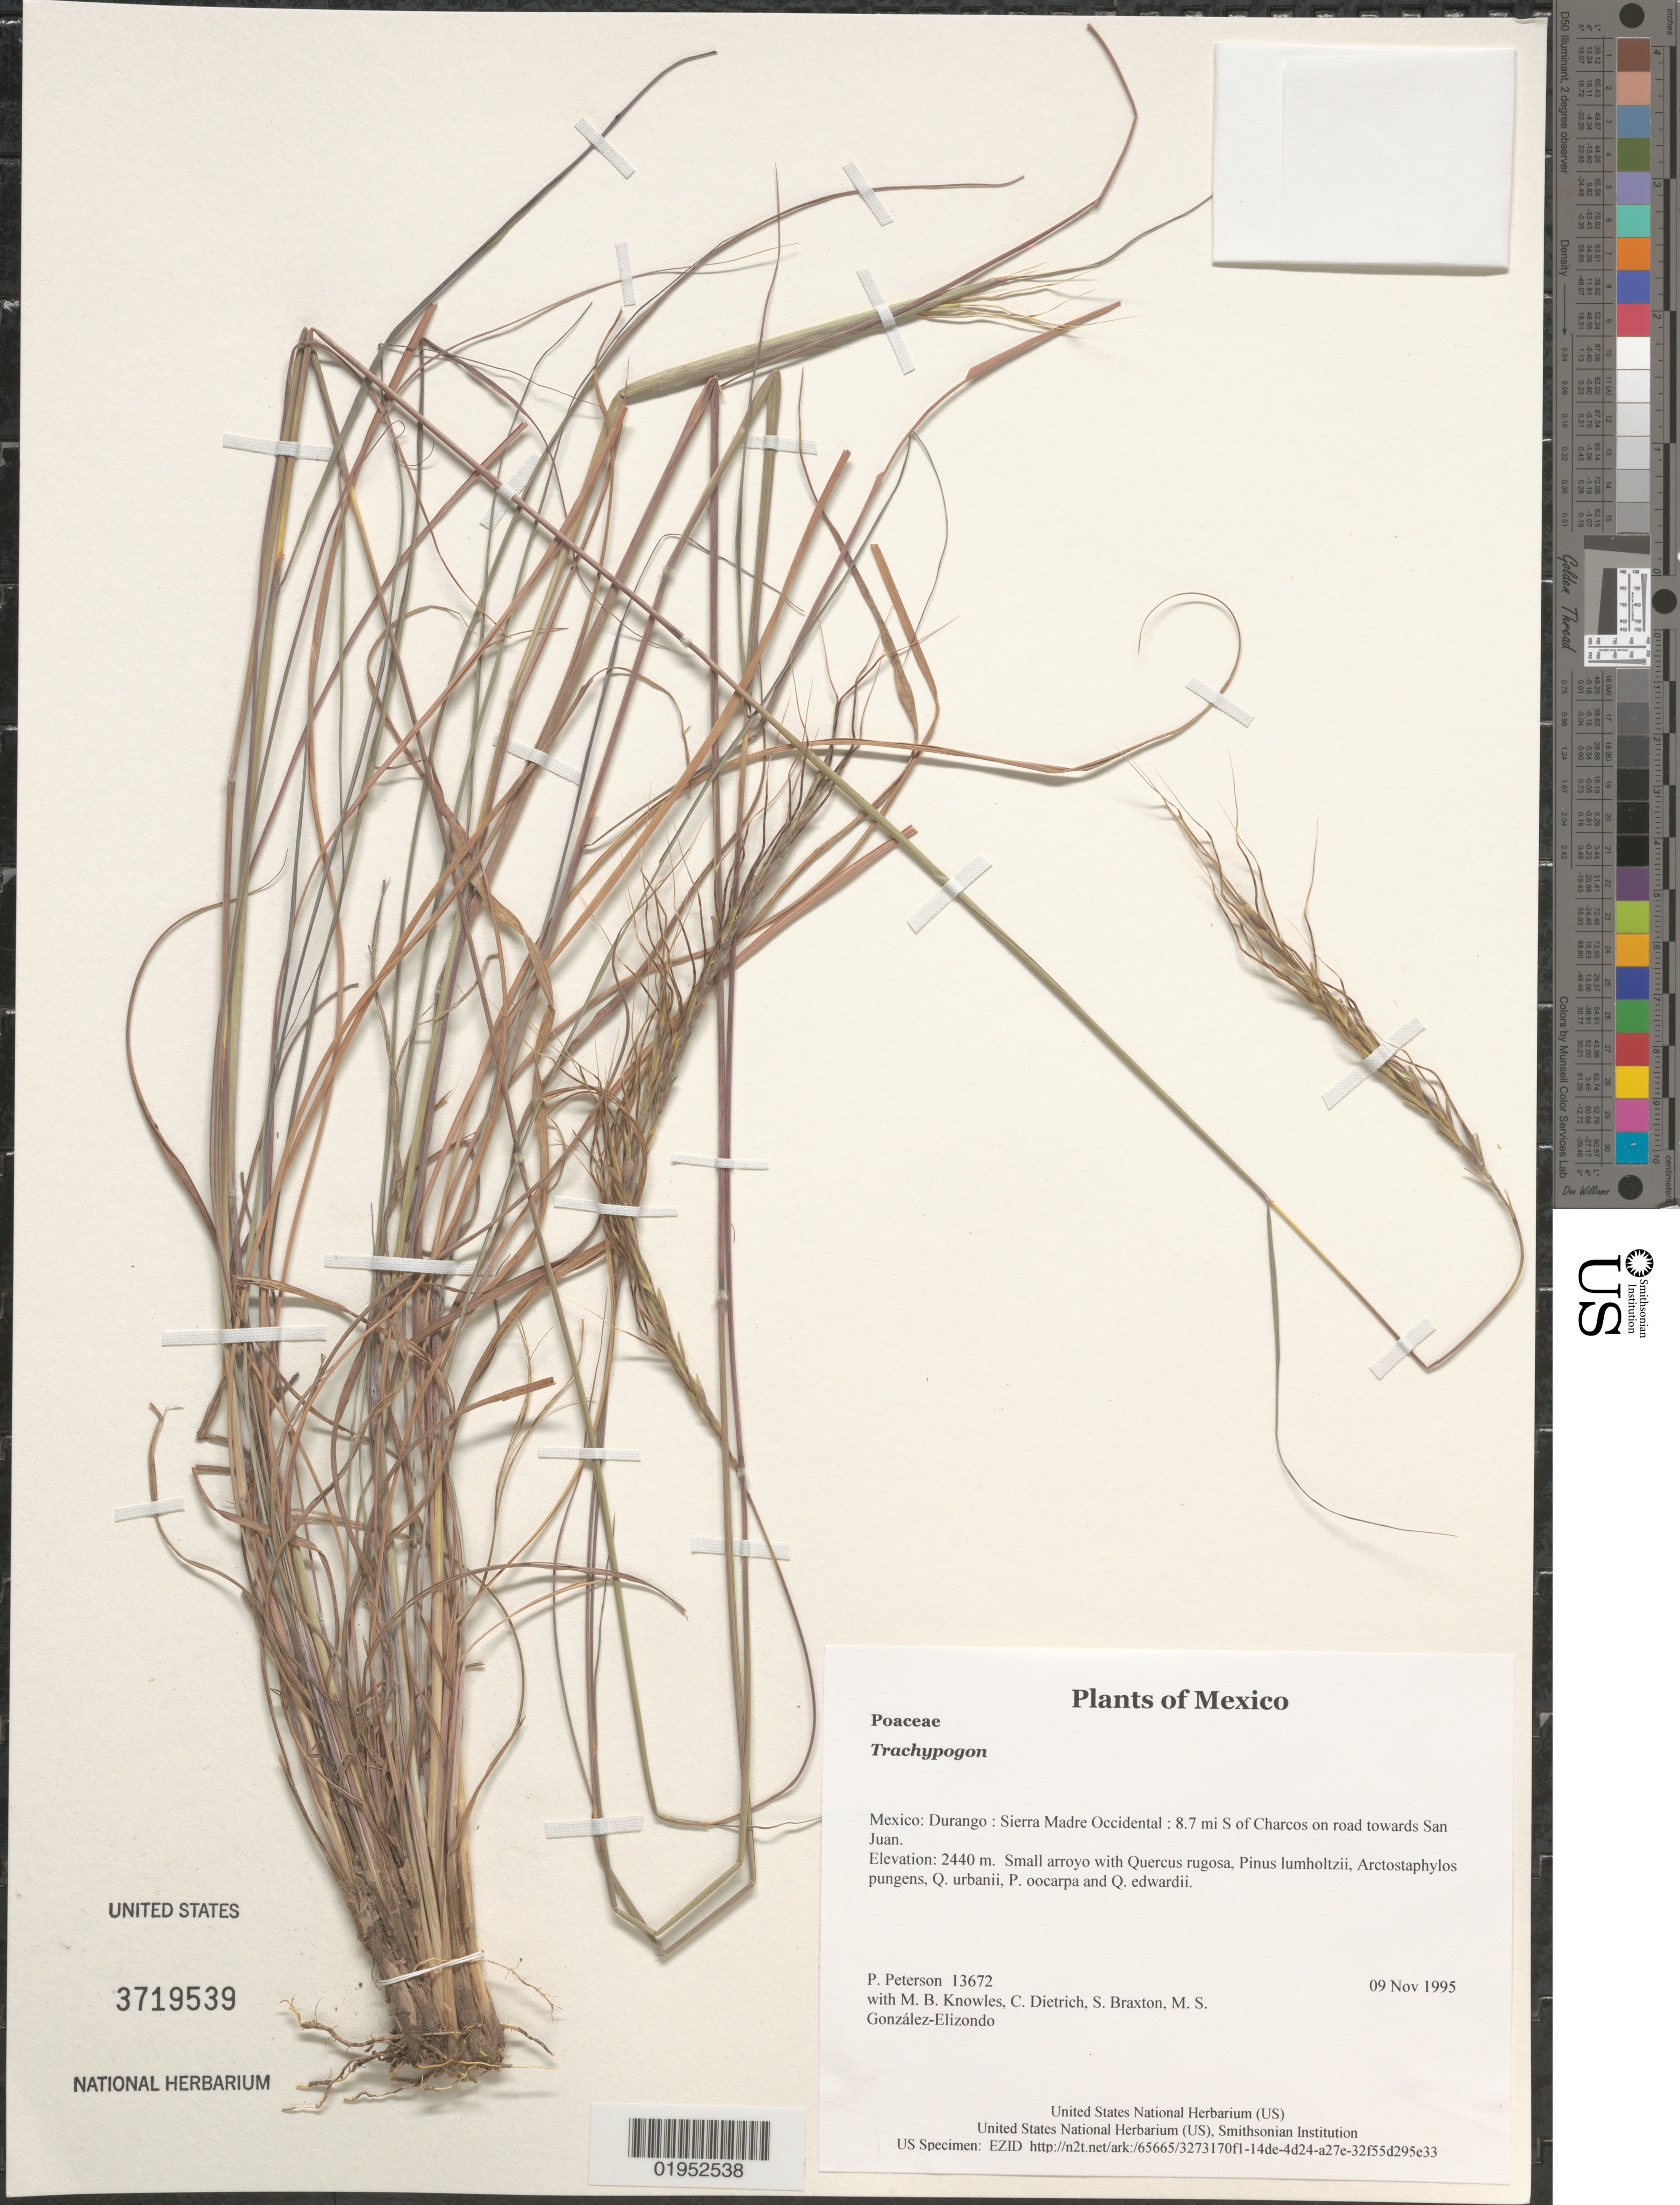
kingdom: Plantae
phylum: Tracheophyta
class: Liliopsida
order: Poales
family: Poaceae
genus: Trachypogon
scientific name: Trachypogon sp.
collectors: P. M. Peterson, M. B. Knowles, C. Dietrich, S. Braxton & M. S. González-Elizondo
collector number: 13672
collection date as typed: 09 Nov 1995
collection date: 1995-11-09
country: Mexico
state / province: Durango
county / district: Sierra Madre Occidental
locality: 8.7 mi S of Charcos on road towards San Juan.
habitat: Small arroyo with Quercus rugosa, Pinus lumholtzii, Arctostaphylos pungens, Q. urbanii, P. oocarpa and Q. edwardii.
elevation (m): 2440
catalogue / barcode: US 3719539